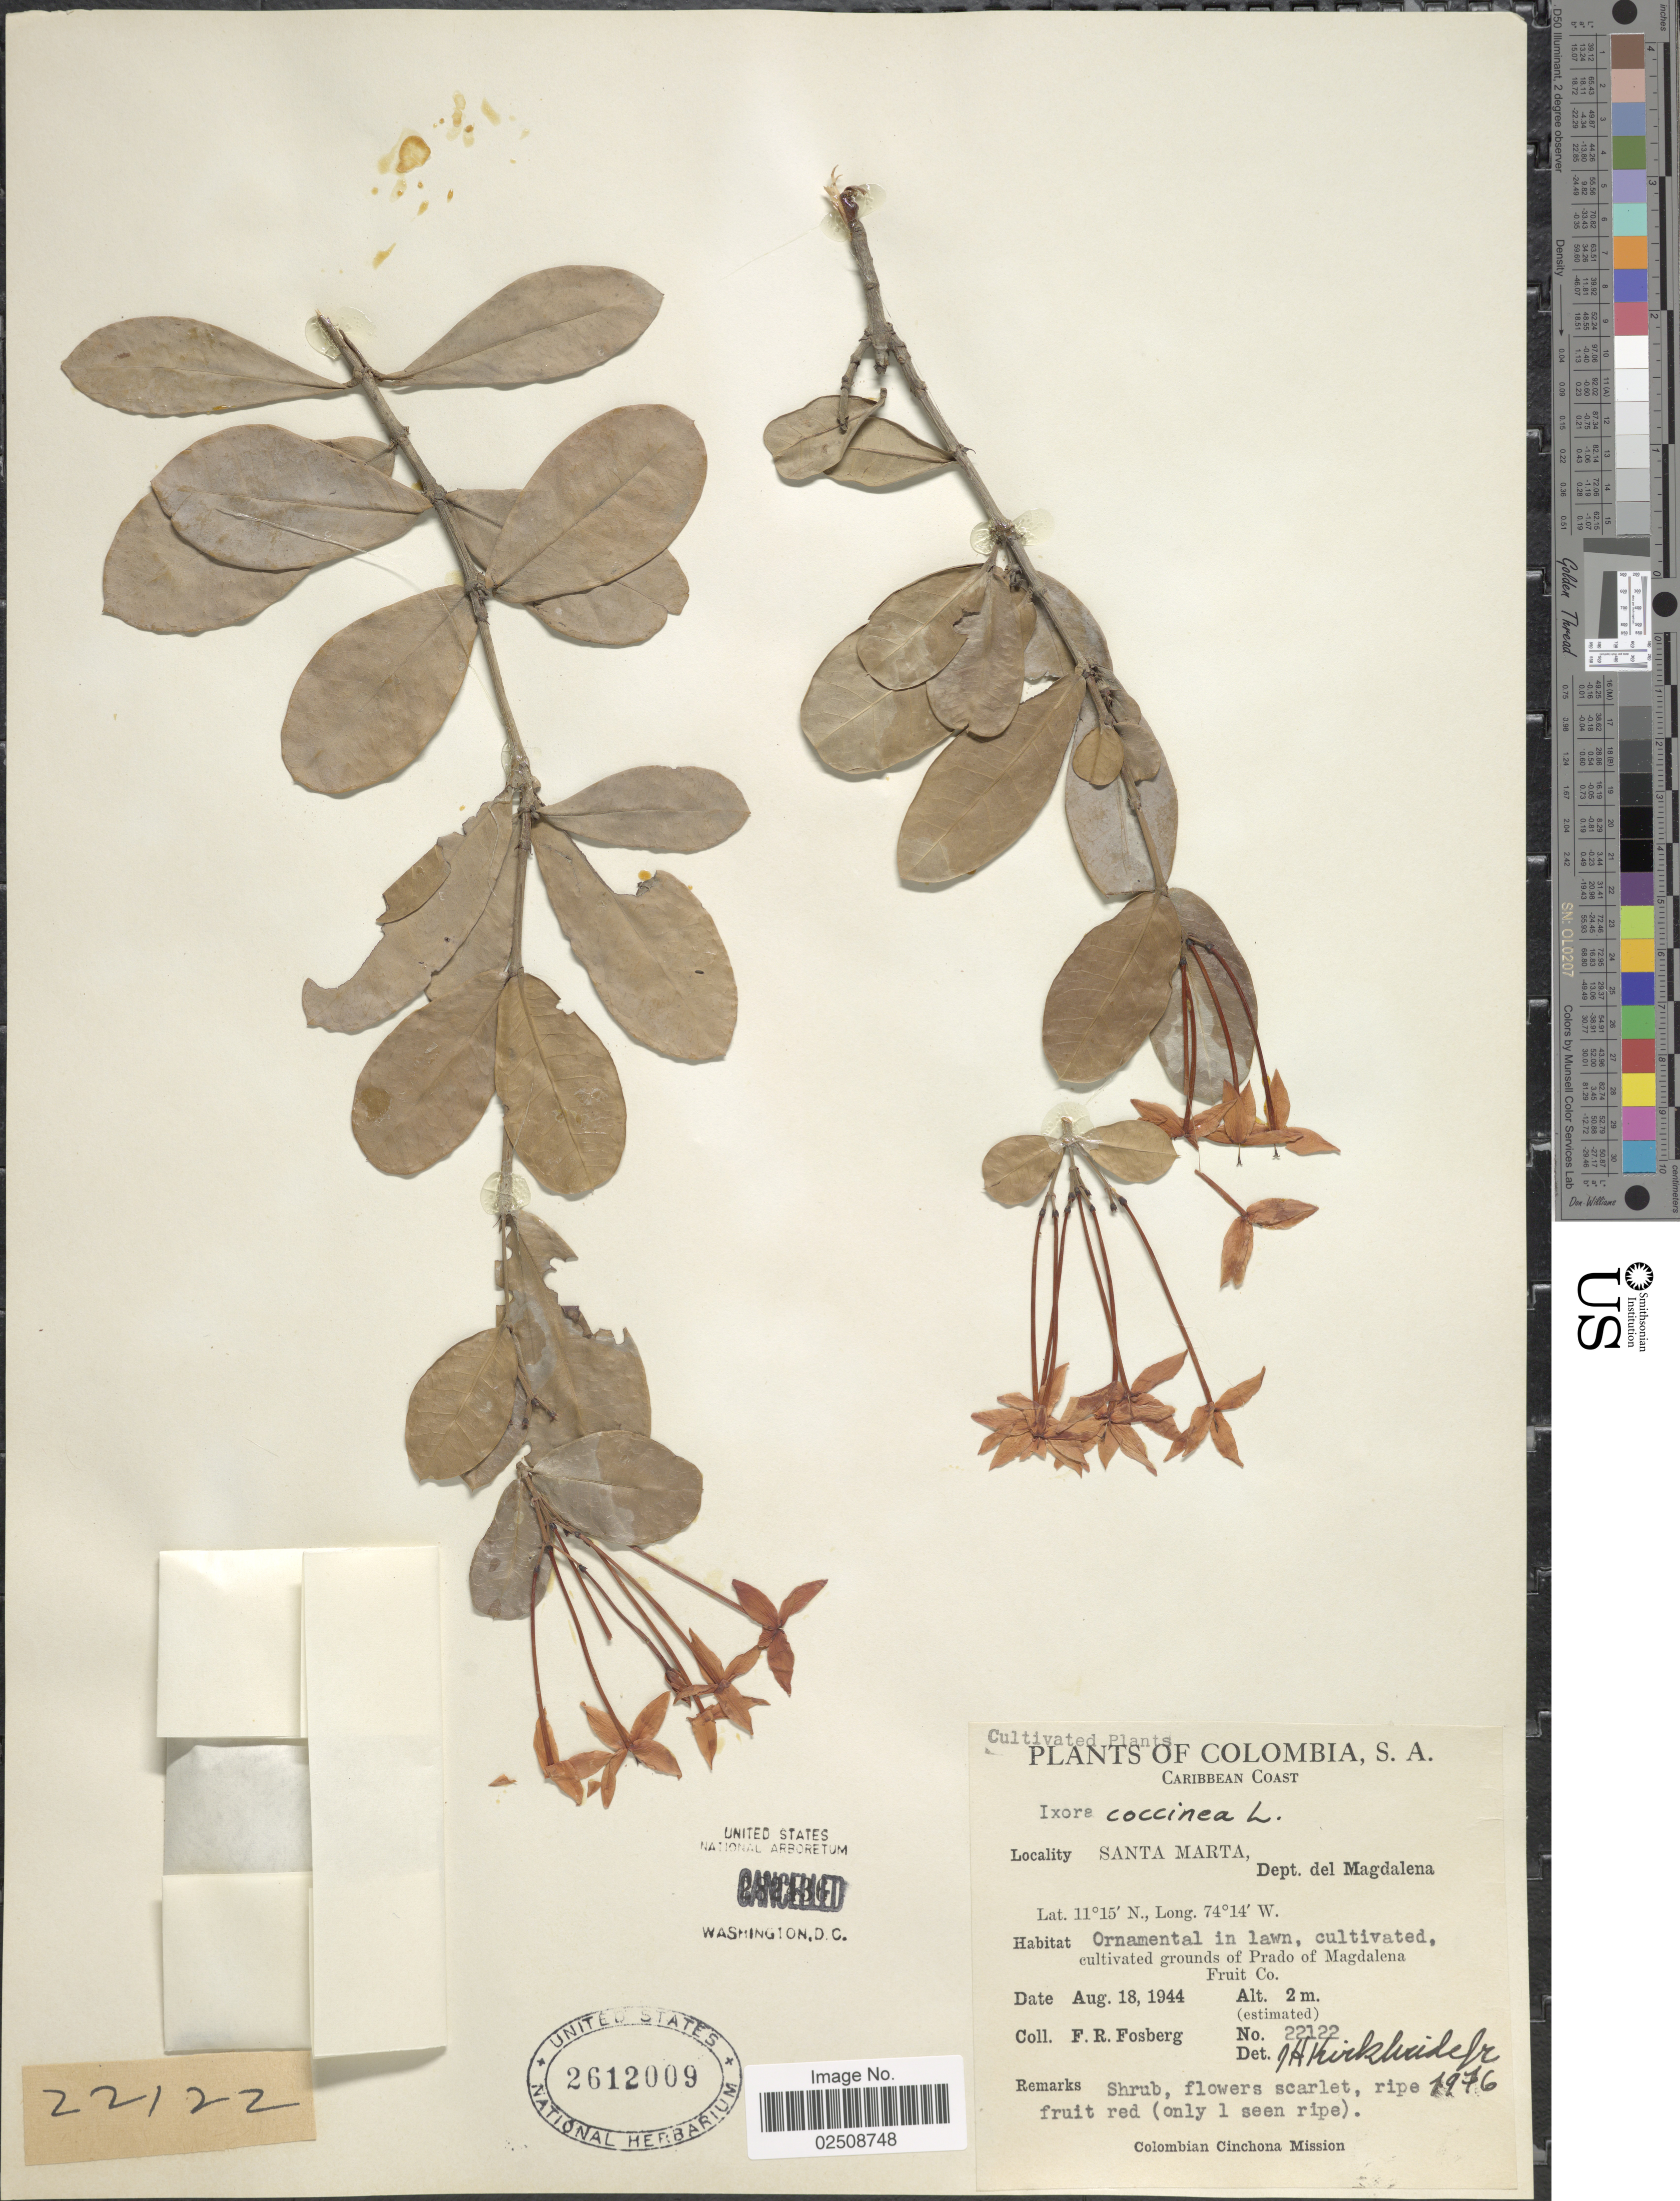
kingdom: Plantae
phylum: Tracheophyta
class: Magnoliopsida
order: Gentianales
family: Rubiaceae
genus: Ixora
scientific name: Ixora coccinea var. coccinea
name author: L.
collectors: F. R. Fosberg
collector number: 22122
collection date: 1944-08-18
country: Colombia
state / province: Magdalena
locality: Caribbean Coast. Santa Marta, Dept. del Magdalena. Ornamental in lawn, cultivated, cultivated grounds of Prado of Magdalena, Fruic Co.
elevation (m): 2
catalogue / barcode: US 2612009